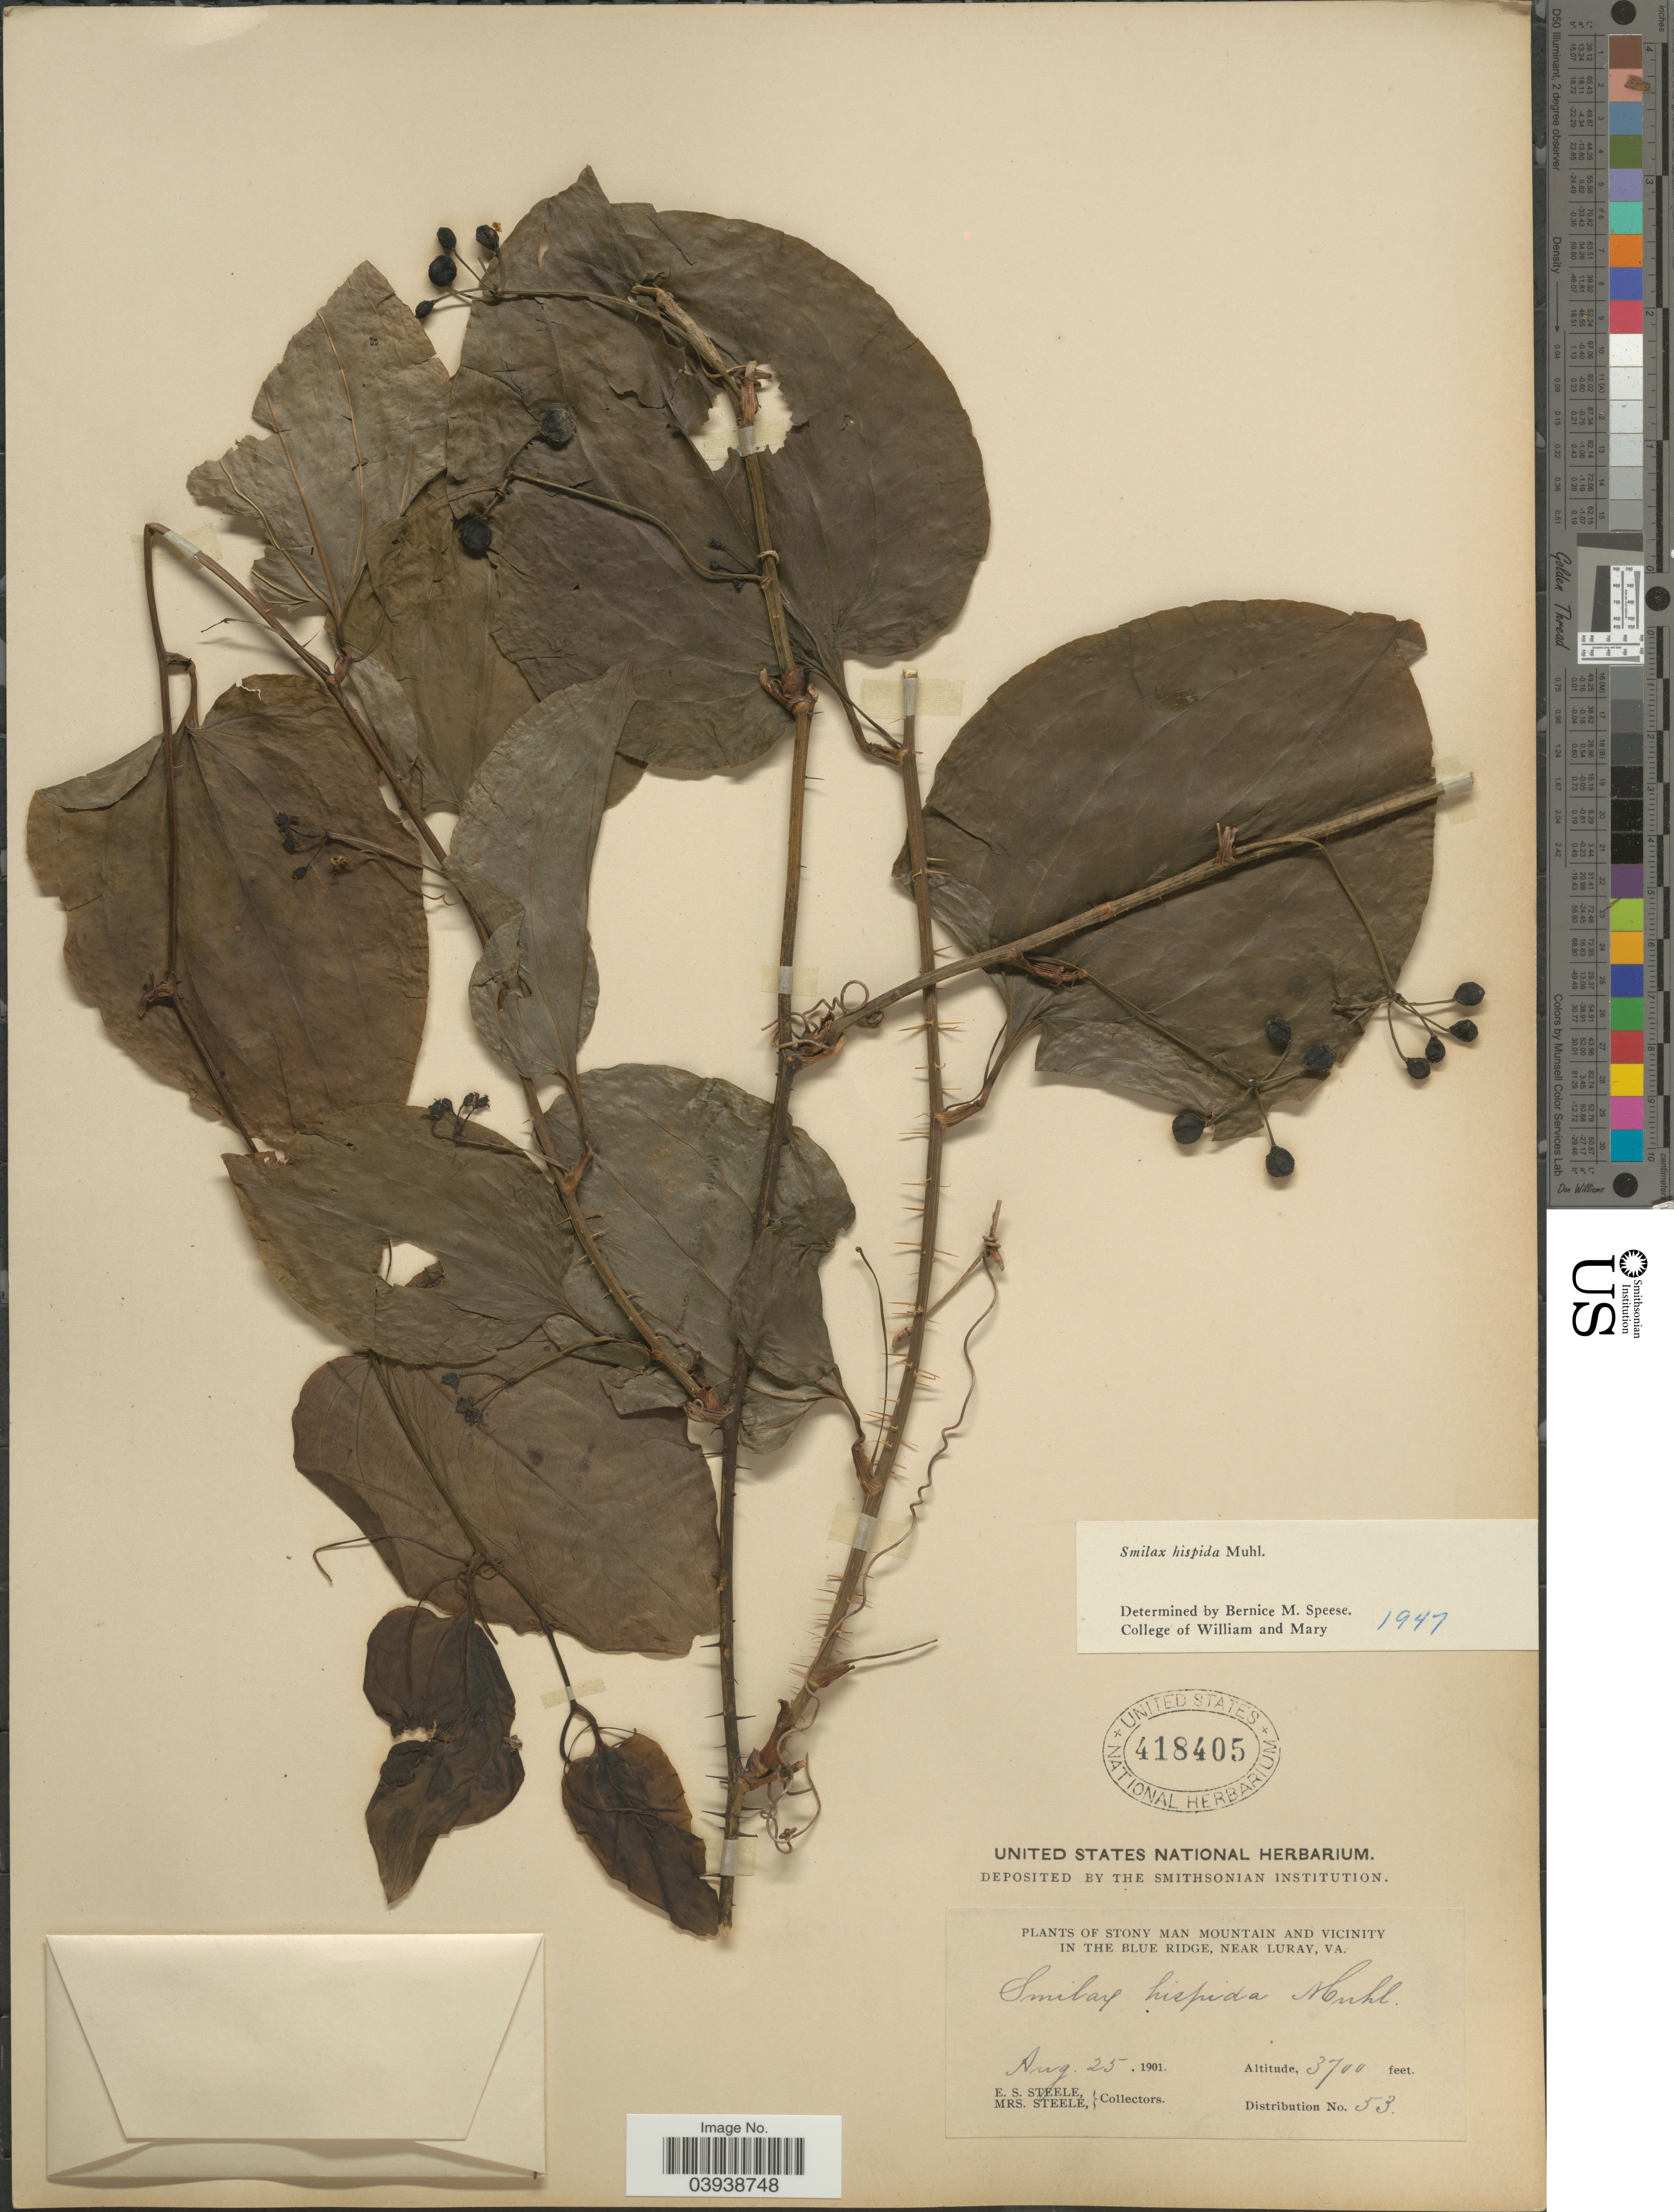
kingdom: Plantae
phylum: Tracheophyta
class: Liliopsida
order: Liliales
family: Smilacaceae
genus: Smilax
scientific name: Smilax hispida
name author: Raf.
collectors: E. Steele & Mrs. E. S. Steele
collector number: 53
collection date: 1901-08-25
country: United States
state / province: Virginia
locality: Stony Man Mountain and vicinity. In the Blue Ridge, near Luray.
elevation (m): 1128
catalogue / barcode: US 418405